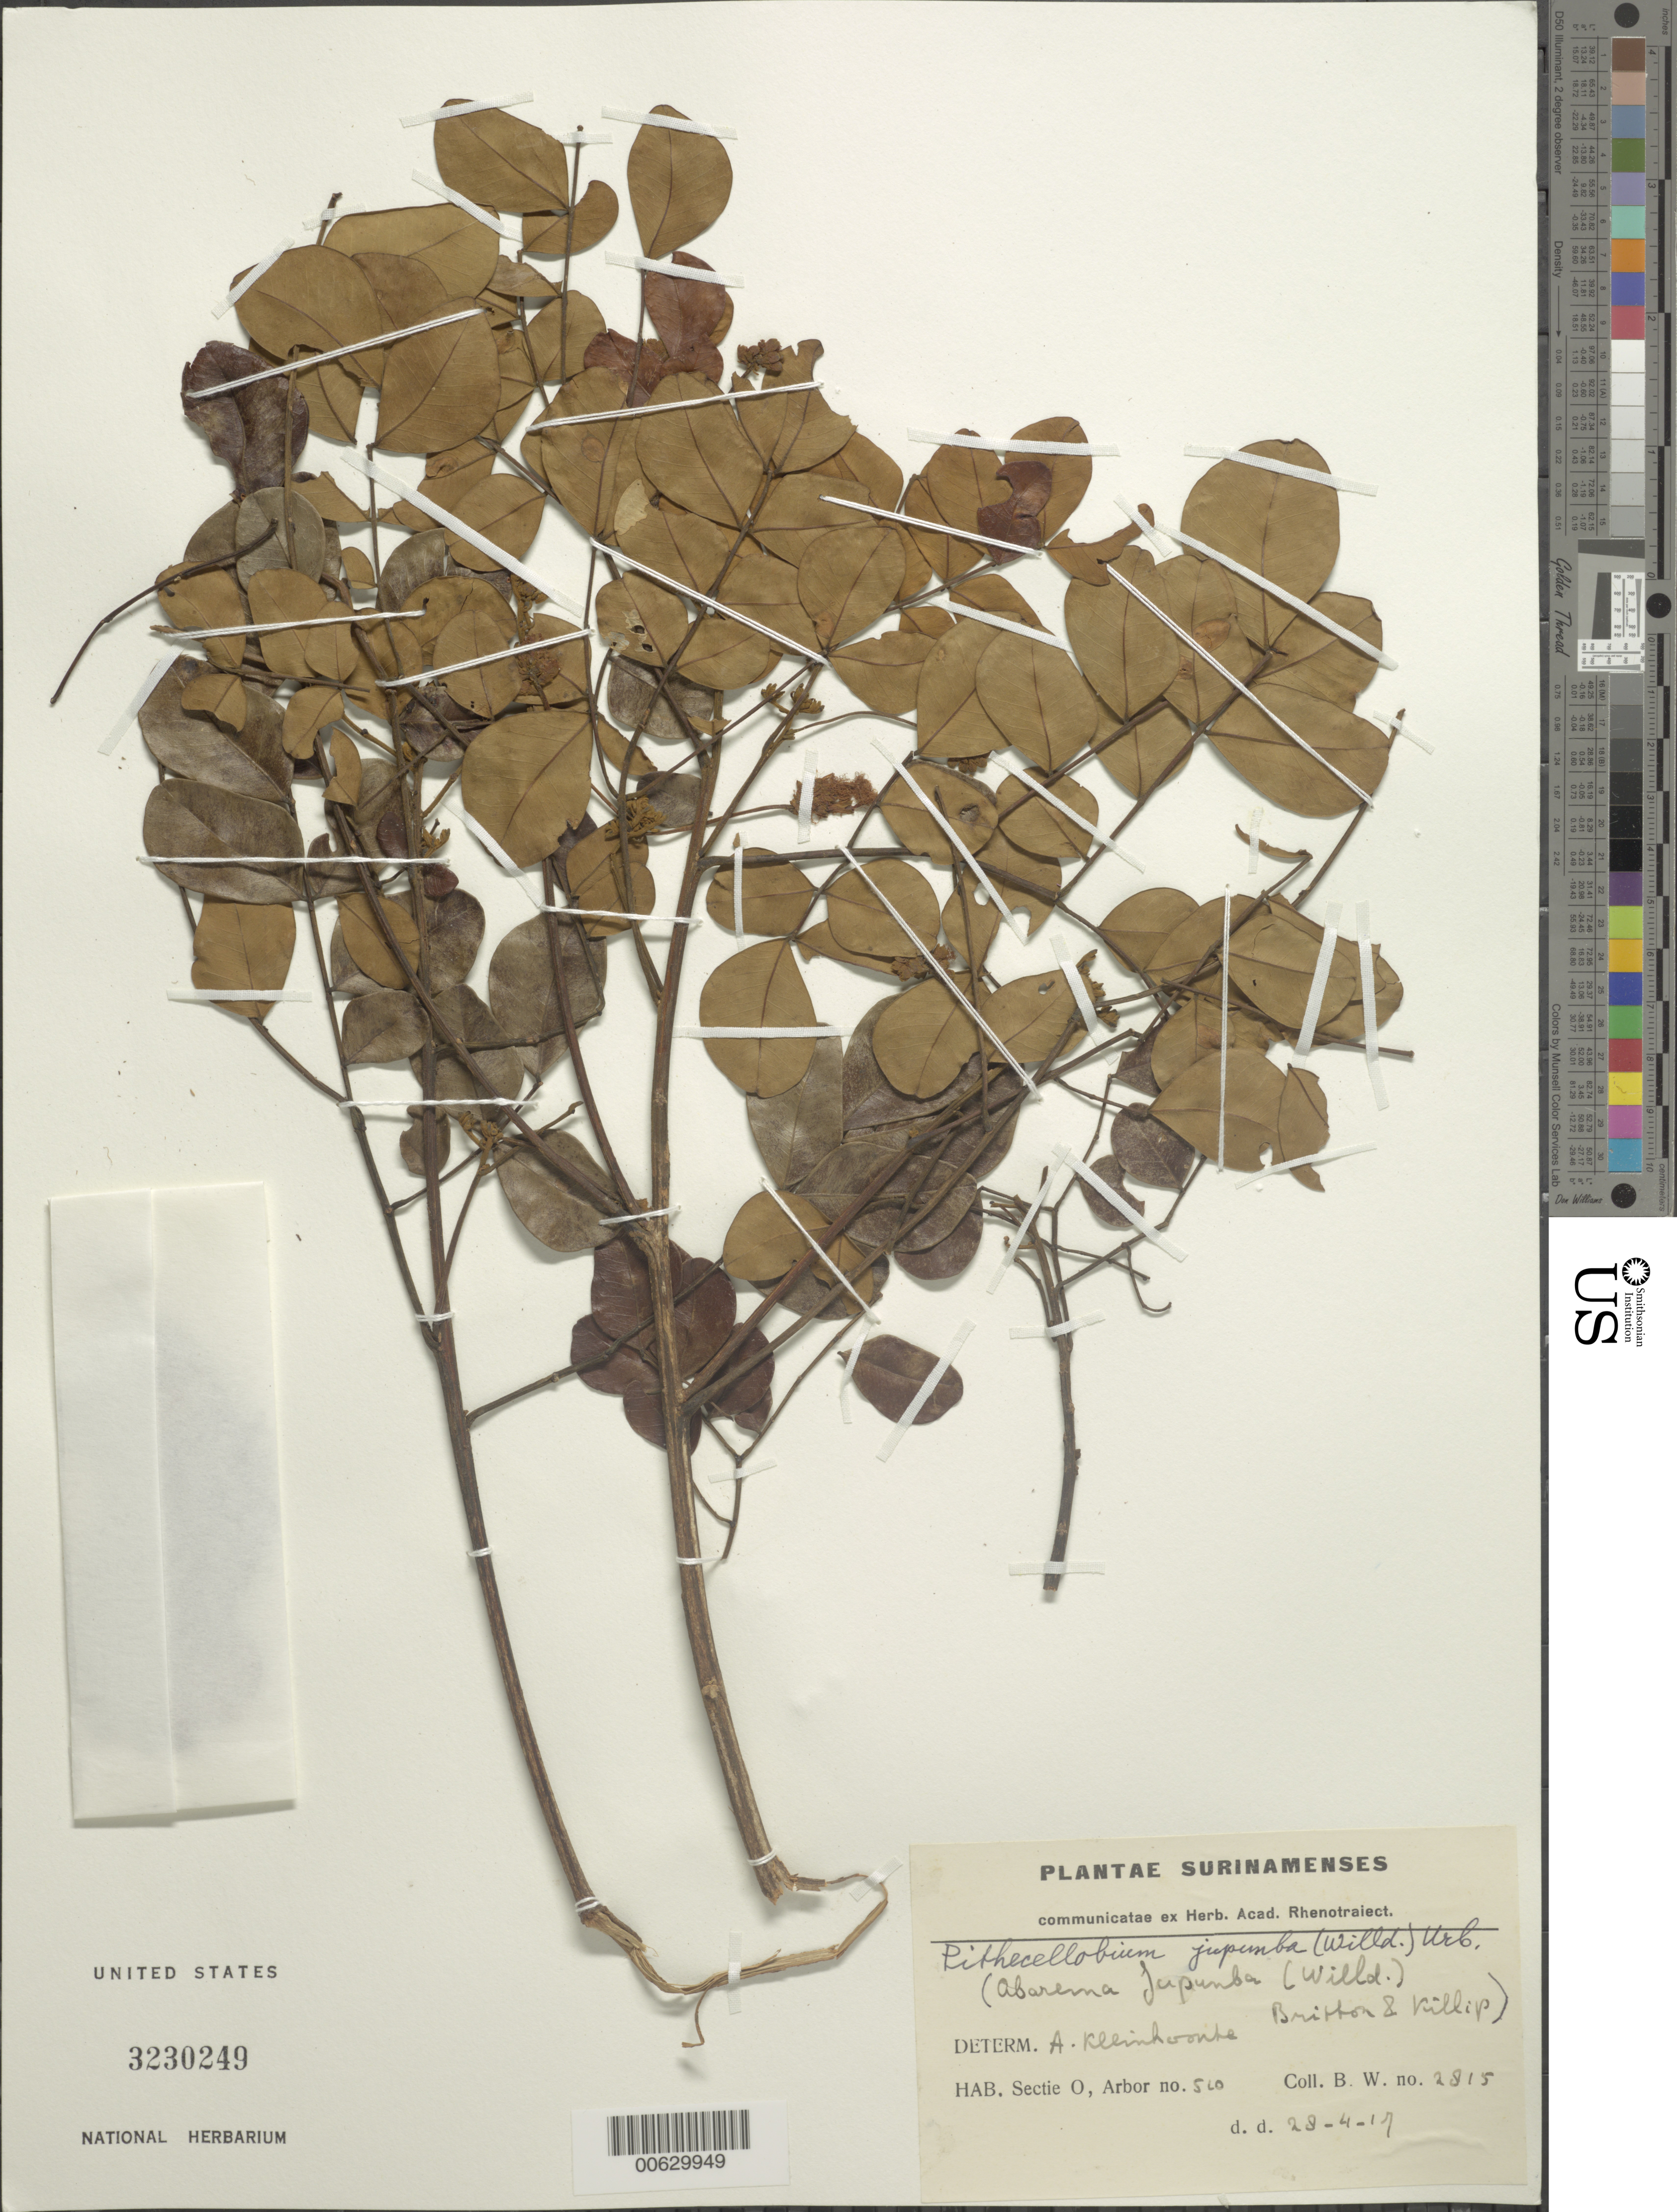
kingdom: Plantae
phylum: Tracheophyta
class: Magnoliopsida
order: Fabales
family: Fabaceae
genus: Abarema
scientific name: Abarema jupunba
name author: (Willd.) Britton & Killip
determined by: Kleinhoonte, Anthonia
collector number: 2815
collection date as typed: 28-Apr-17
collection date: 1917-04-28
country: Suriname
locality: Sectie O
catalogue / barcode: US 3230249